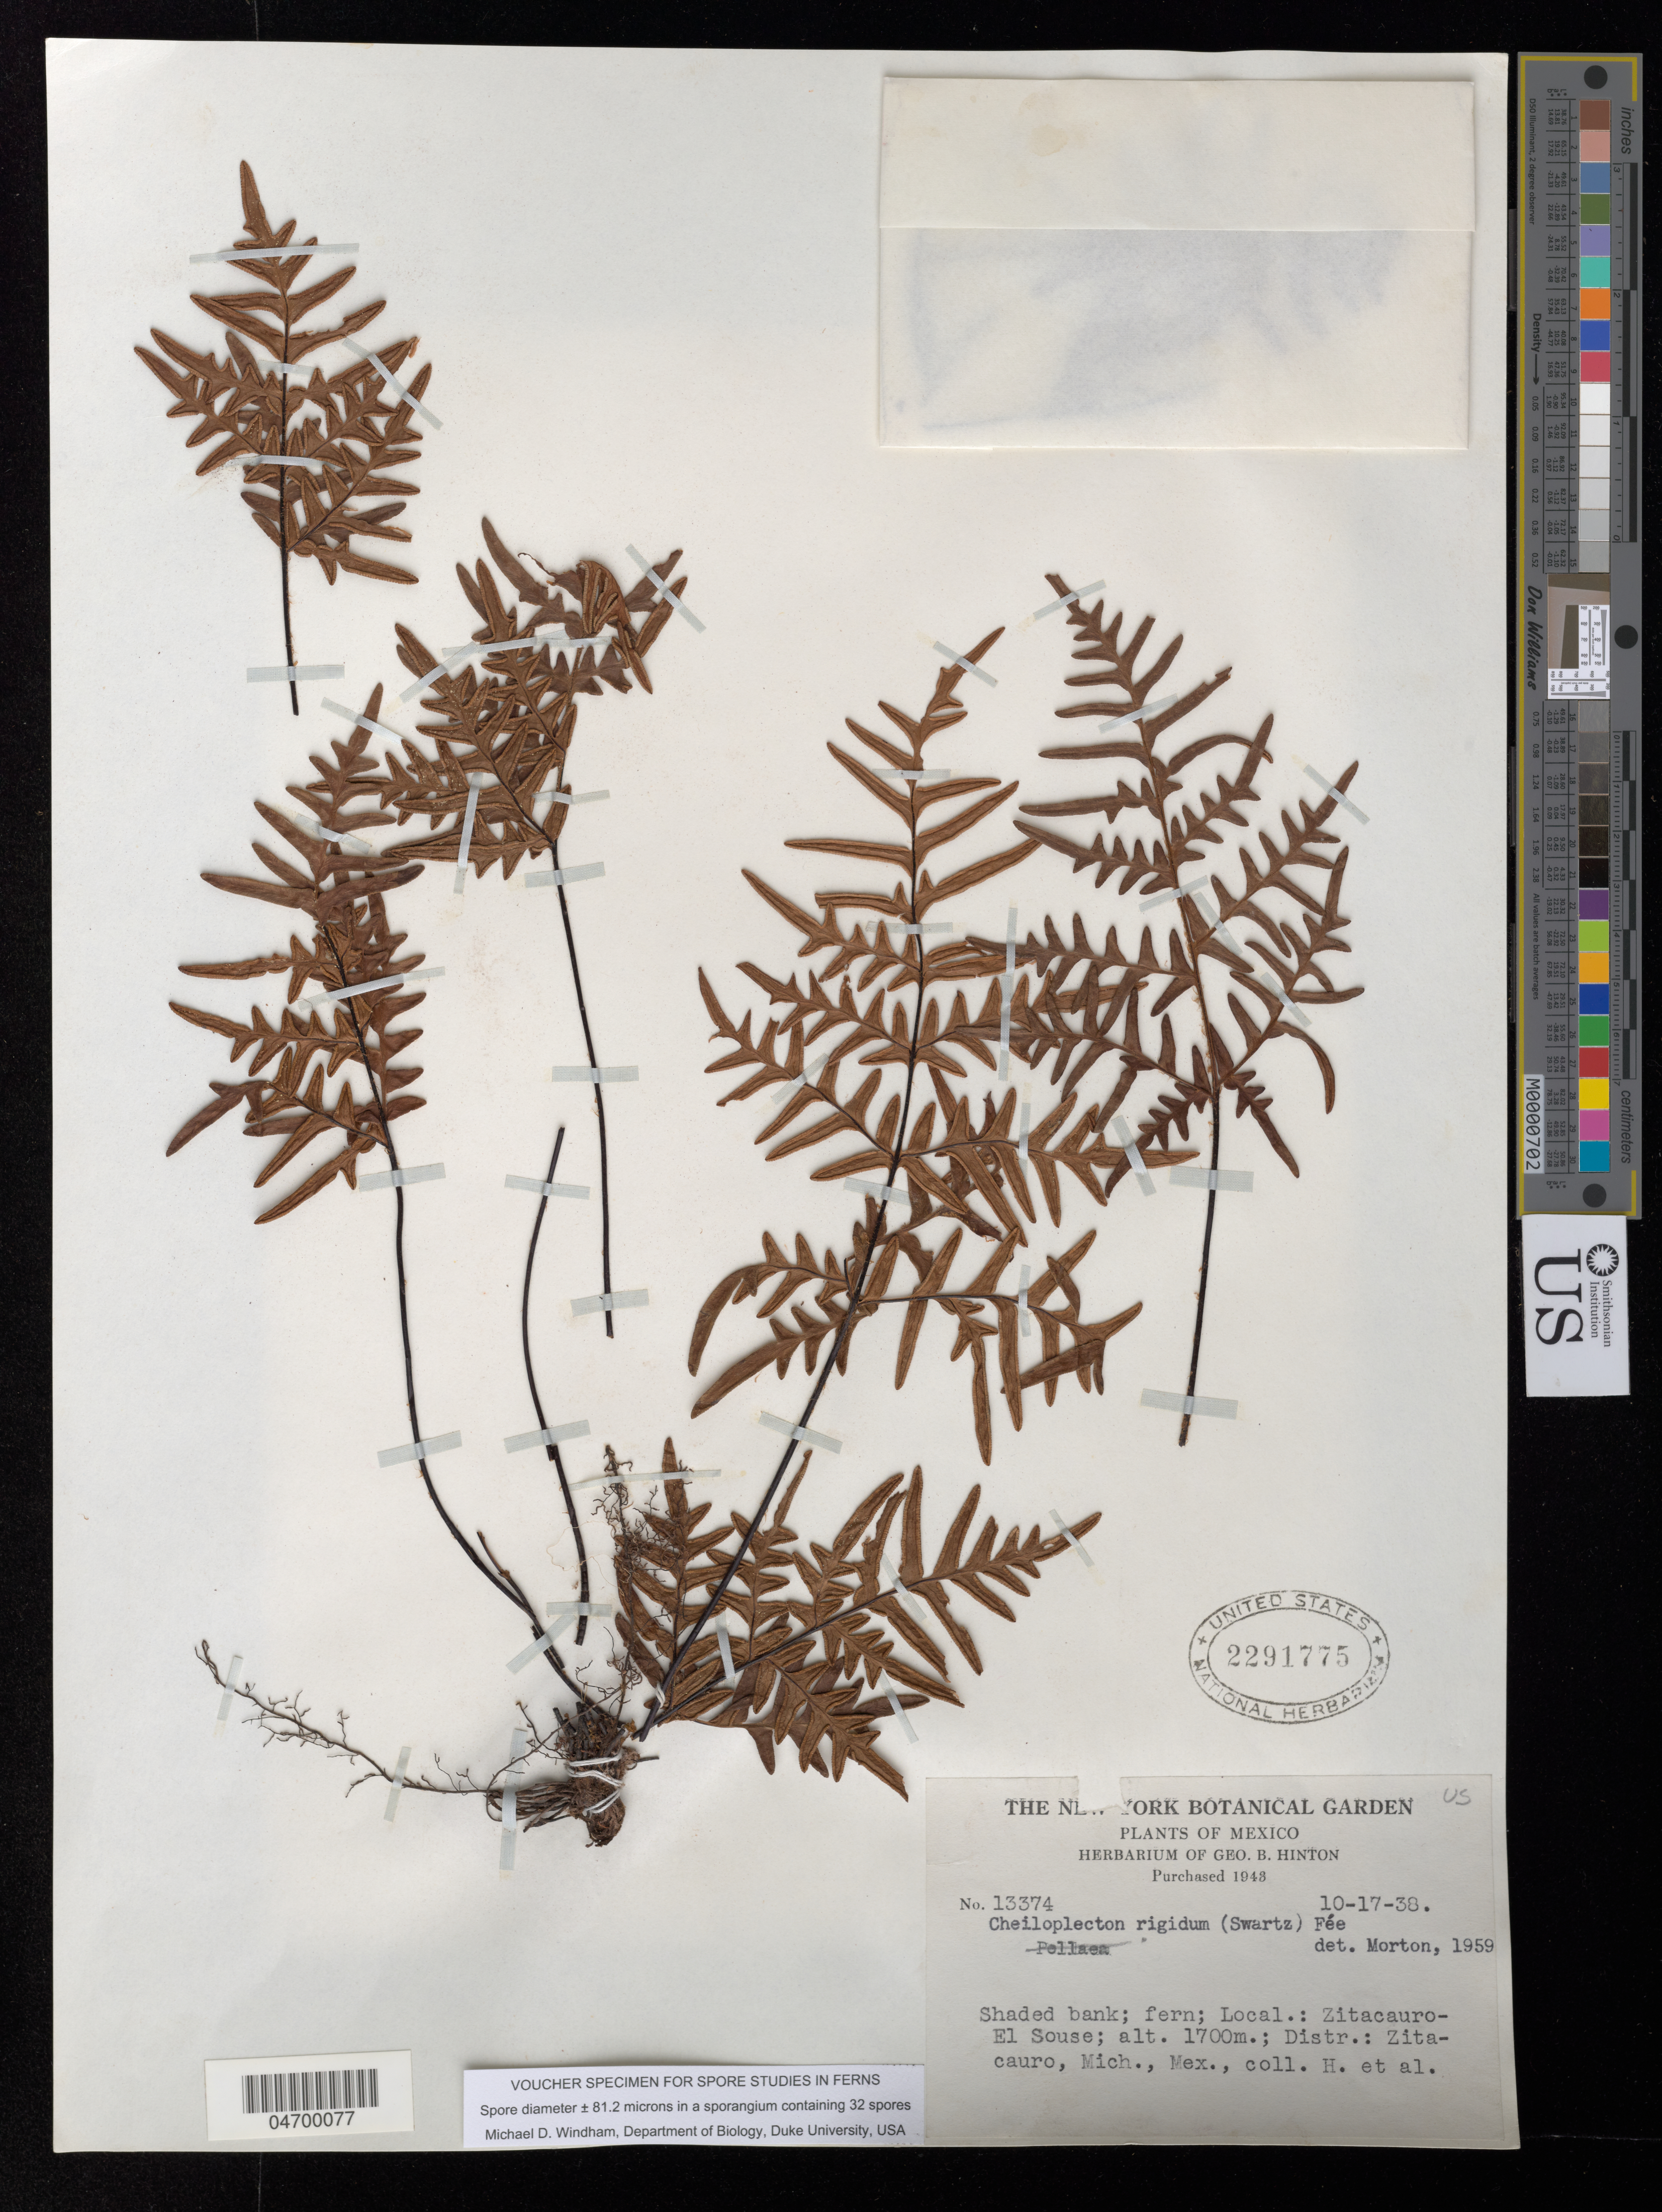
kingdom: Plantae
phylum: Tracheophyta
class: Polypodiopsida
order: Polypodiales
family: Pteridaceae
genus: Cheiloplecton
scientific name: Cheiloplecton rigidum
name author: (Sw.) Fée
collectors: G. B. Hinton & et al.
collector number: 13374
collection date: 1938-10-17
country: Mexico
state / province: Michoacán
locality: Zitacauro-El Souse; Distr.: Zitacauro.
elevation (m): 1700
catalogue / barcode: US 2291775